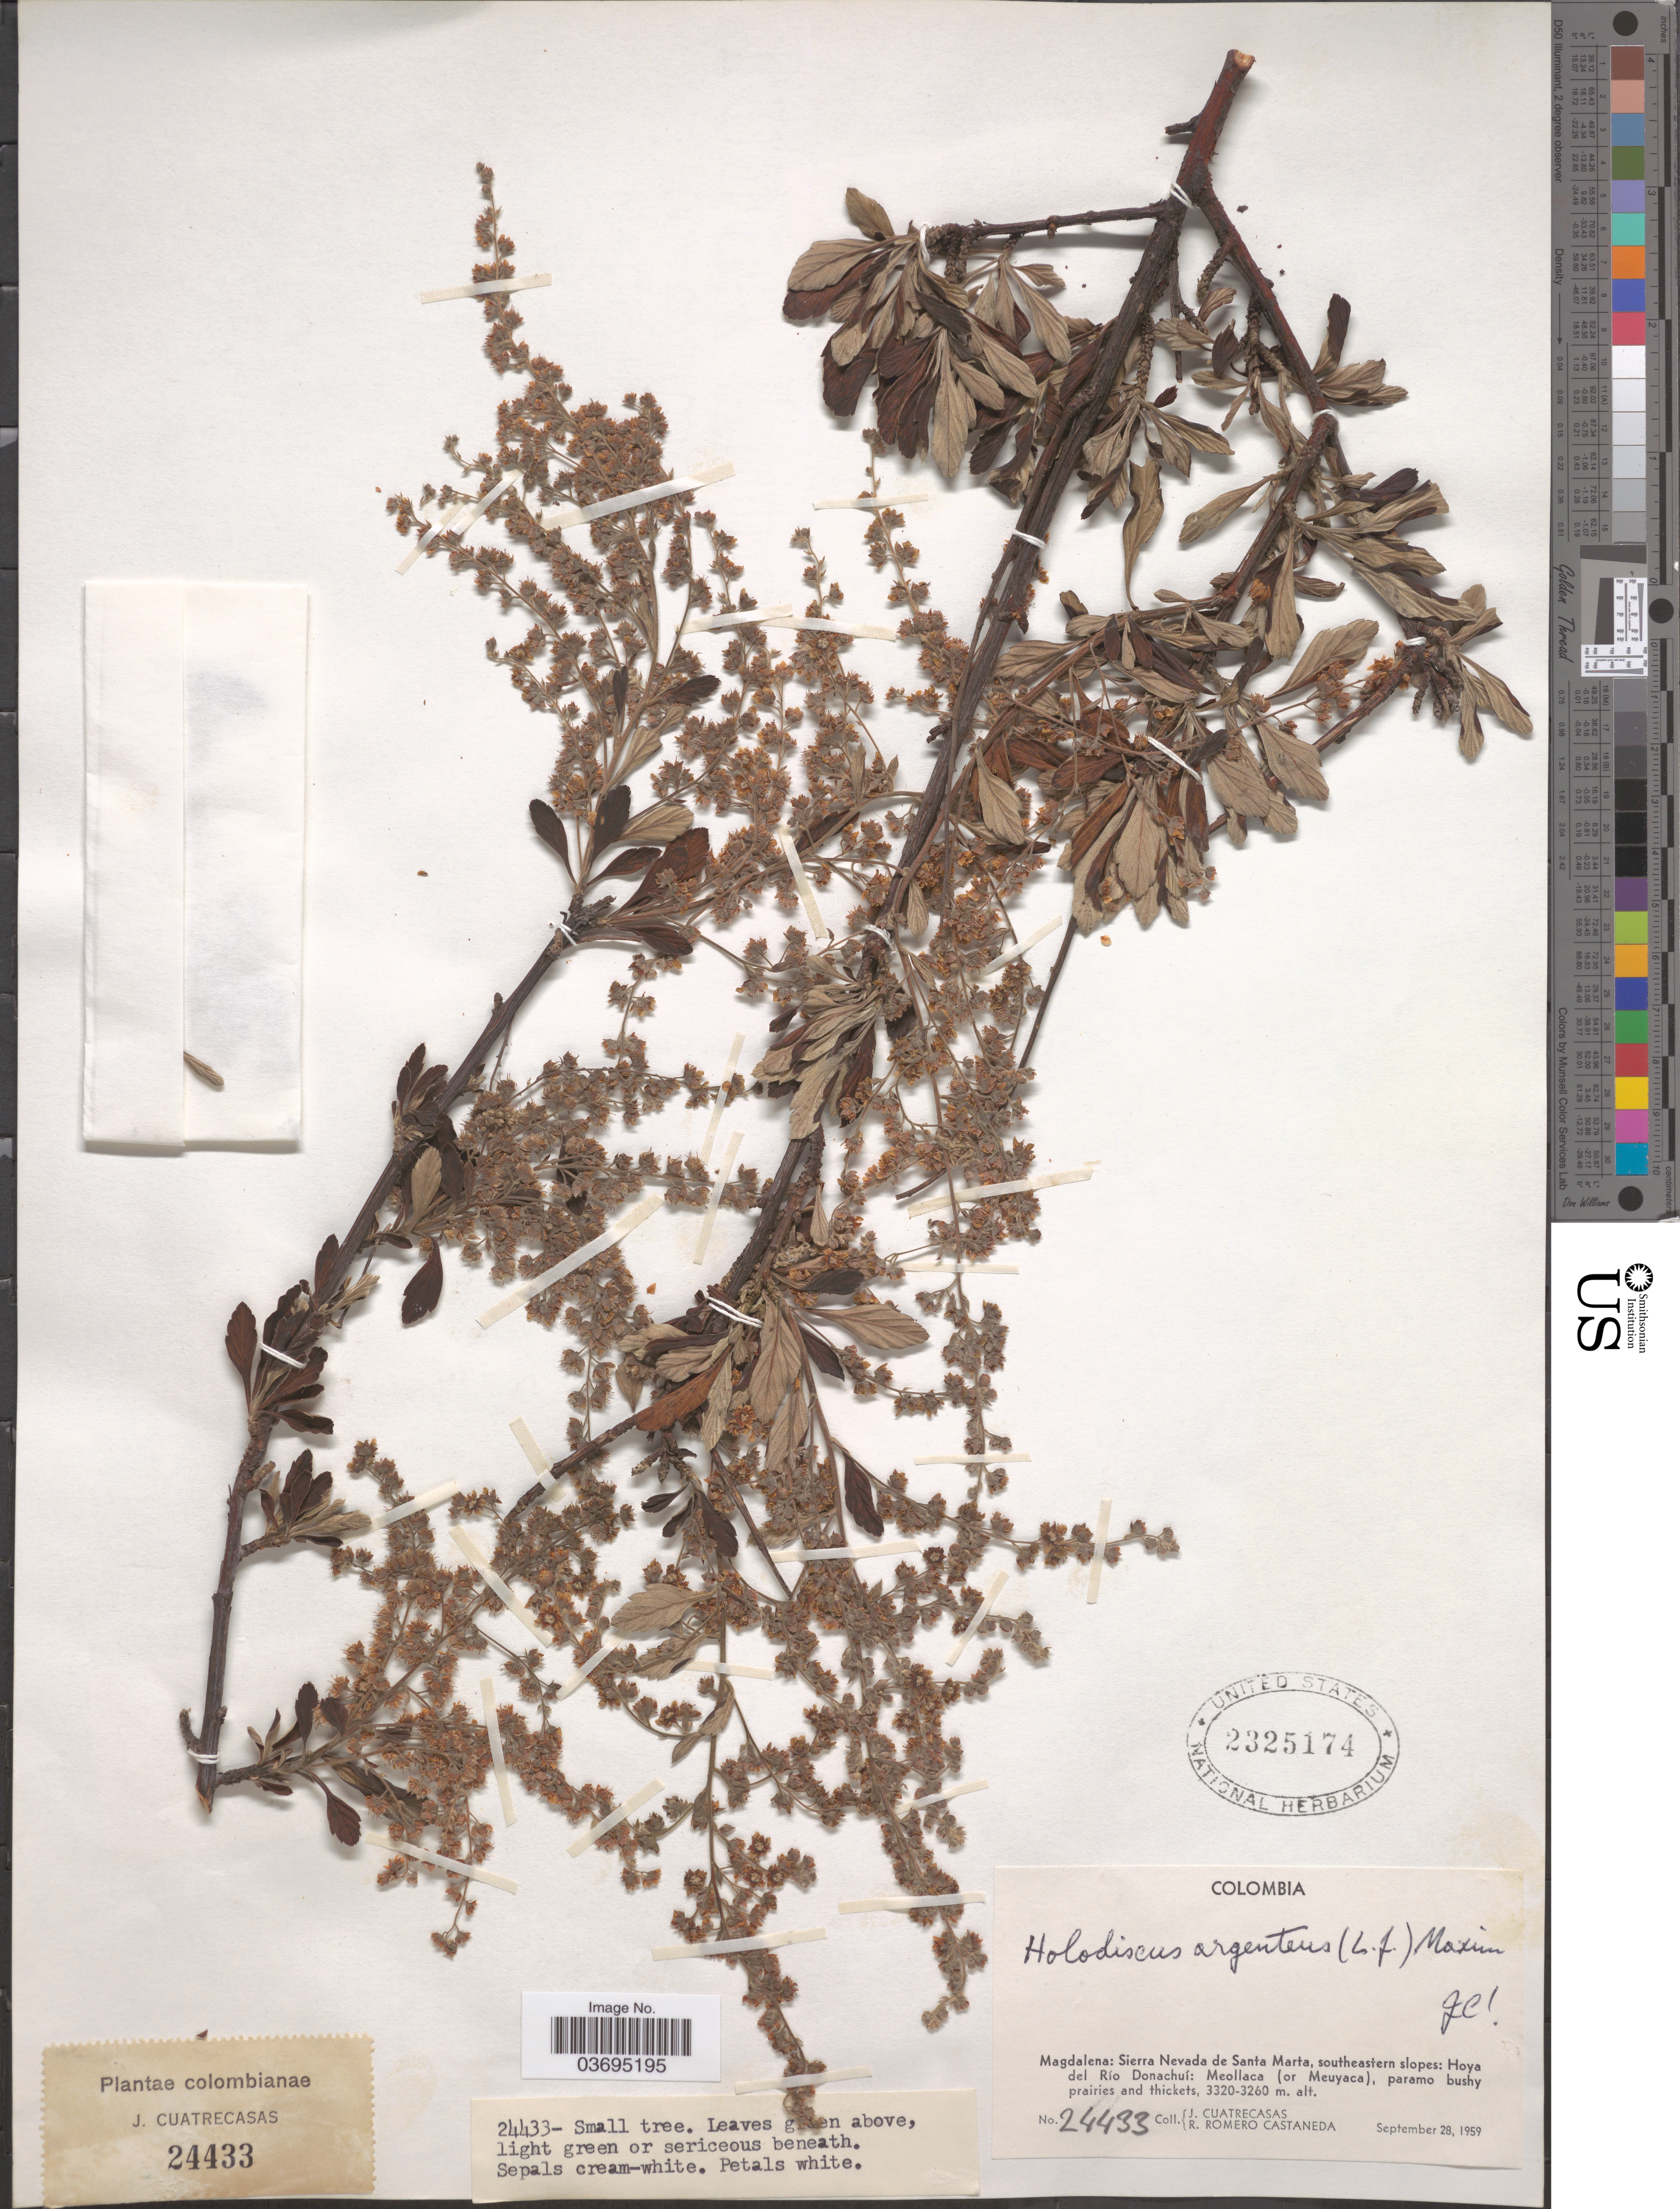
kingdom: Plantae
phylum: Tracheophyta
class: Magnoliopsida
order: Rosales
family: Rosaceae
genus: Holodiscus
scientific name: Holodiscus argenteus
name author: (L. f.) Maxim.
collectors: J. Cuatrecasas & R. Romero Castañeda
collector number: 24433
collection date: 1959-09-28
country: Colombia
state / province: Magdalena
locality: Sierra Nevada de Santa Marta, southeastern slopes: Hoya del Río Donachuí: Meollaca (or Meuyaca).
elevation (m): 3260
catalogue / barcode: US 2325174